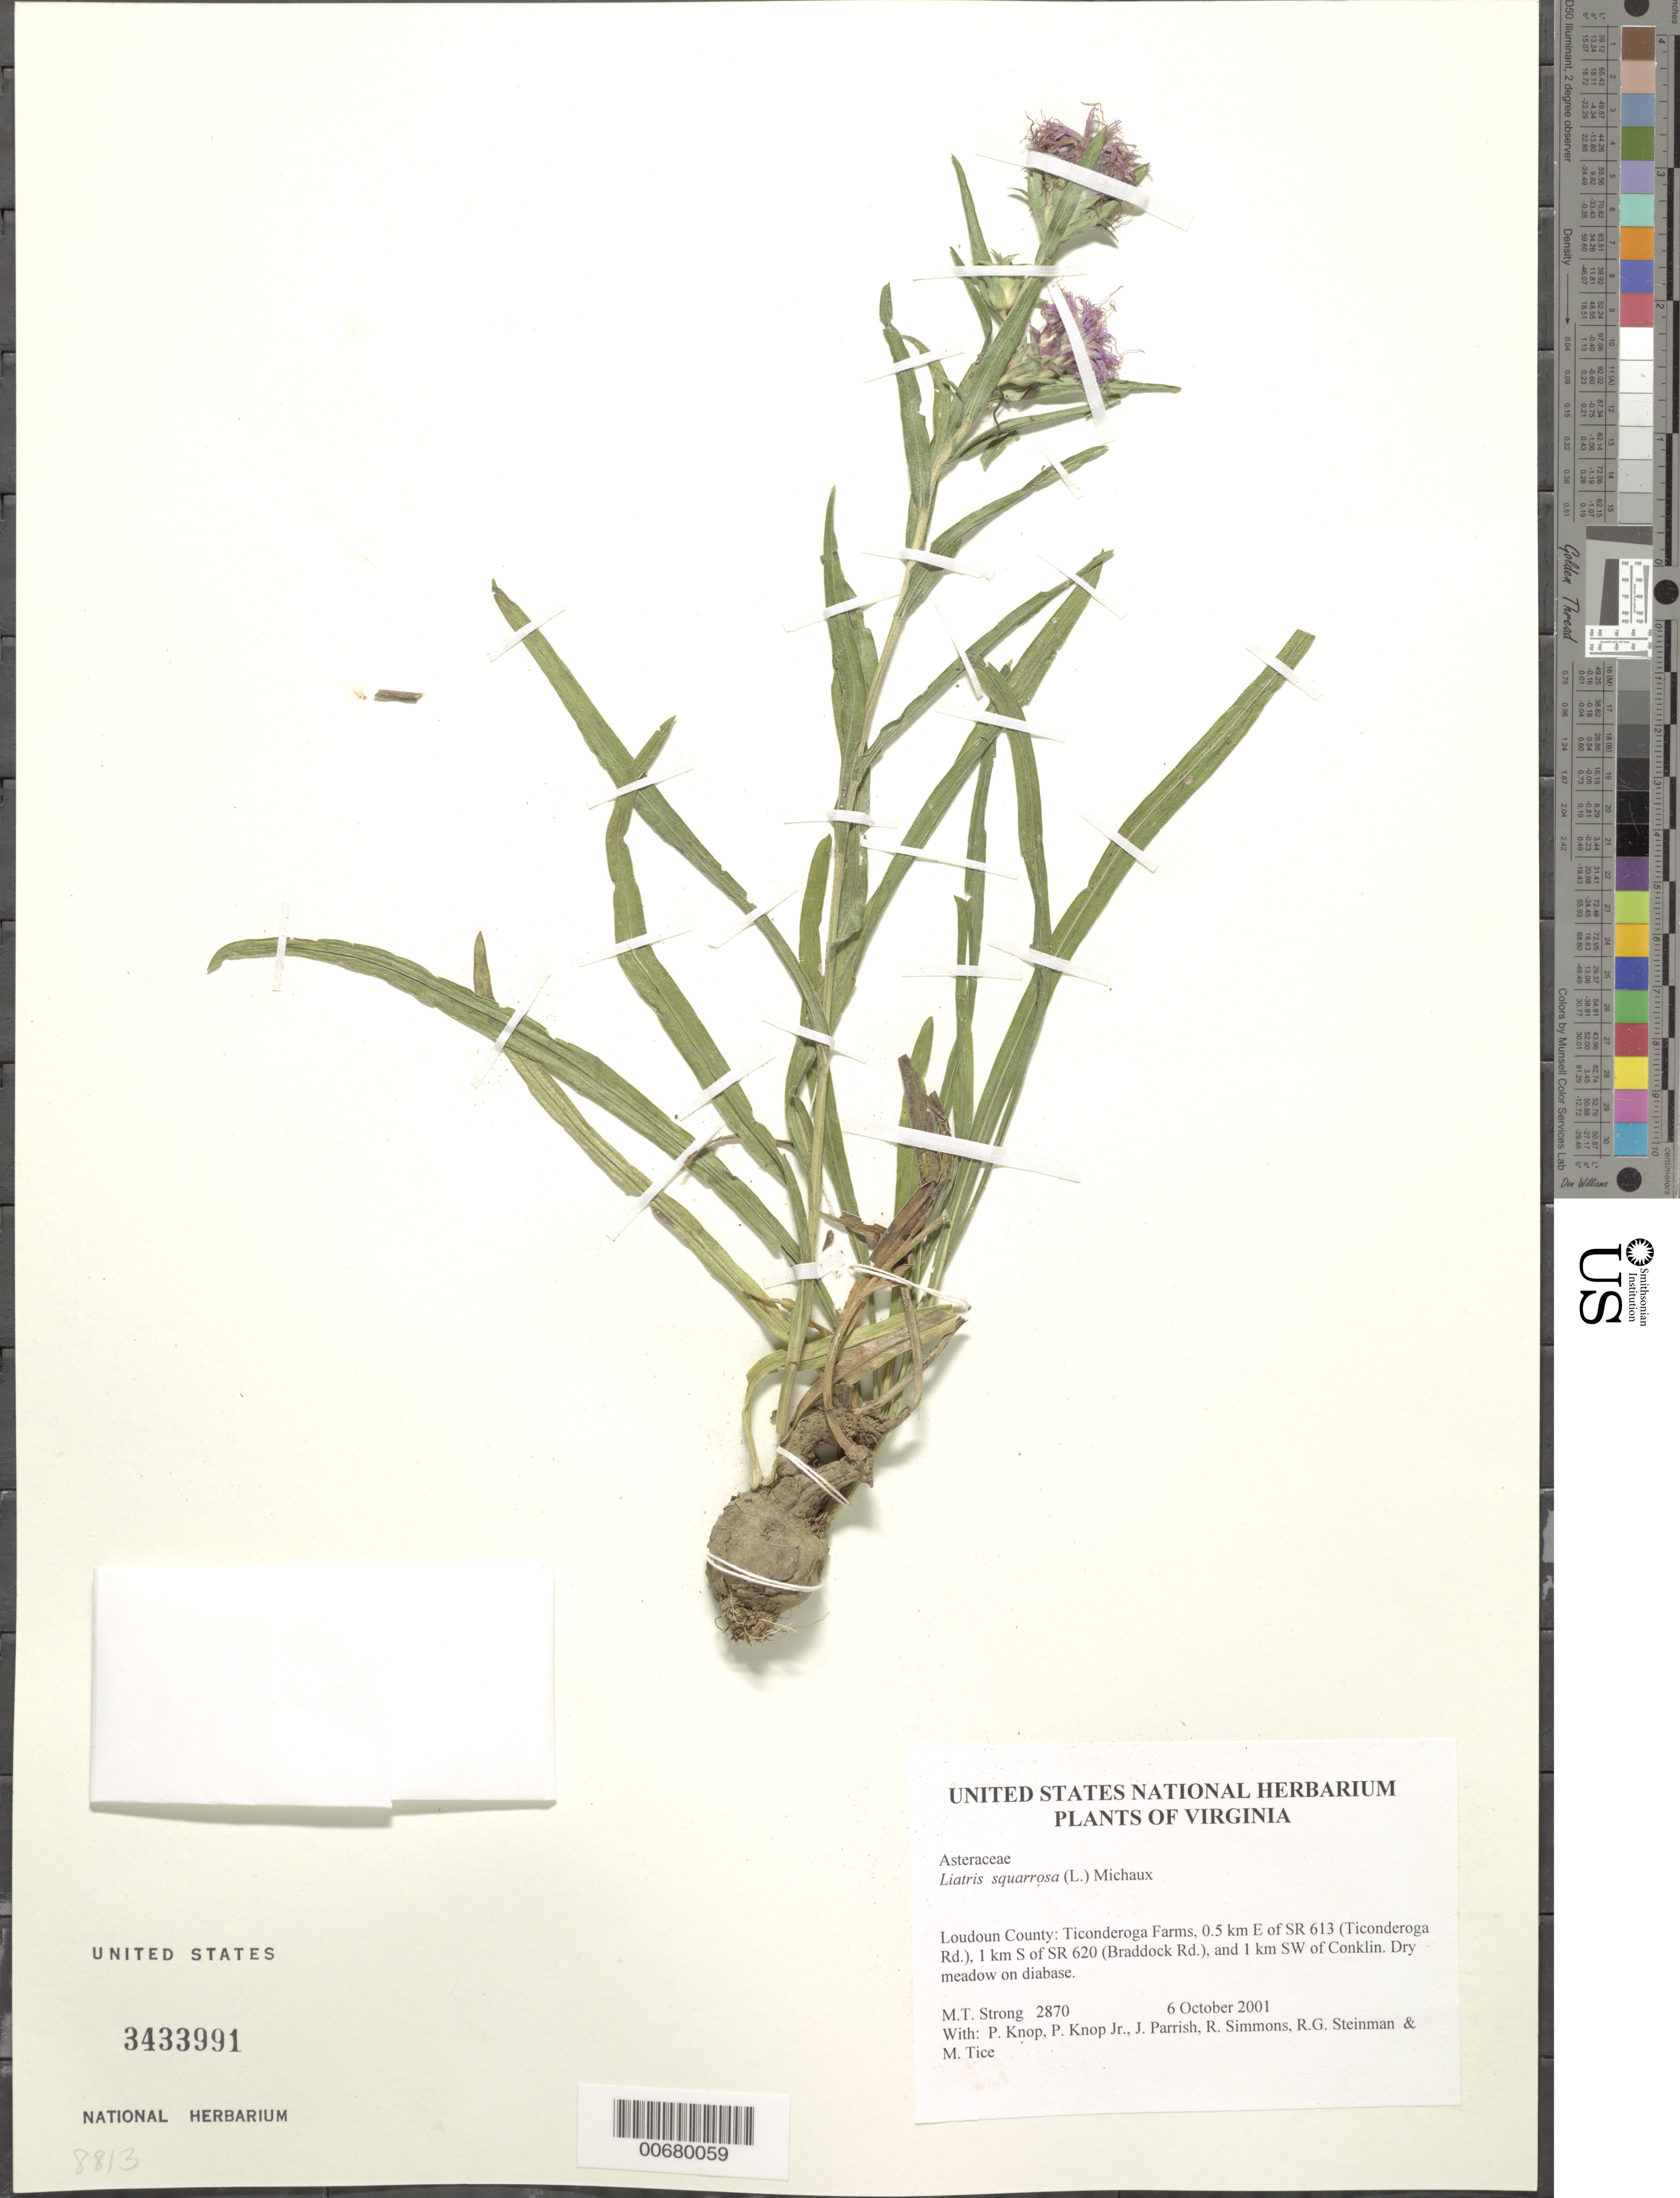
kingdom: Plantae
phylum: Tracheophyta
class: Magnoliopsida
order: Asterales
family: Asteraceae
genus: Liatris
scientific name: Liatris squarrosa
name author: (L.) Michx.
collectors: M. T. Strong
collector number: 2870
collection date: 2001-10-06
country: United States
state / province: Virginia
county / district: Loudoun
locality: Ticonderoga Farms, 0.5 km E of SR 613, 1 km S of SR 620 and 1 km SW of Conklin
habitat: Dry meadow on diabase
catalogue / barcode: US 3433991